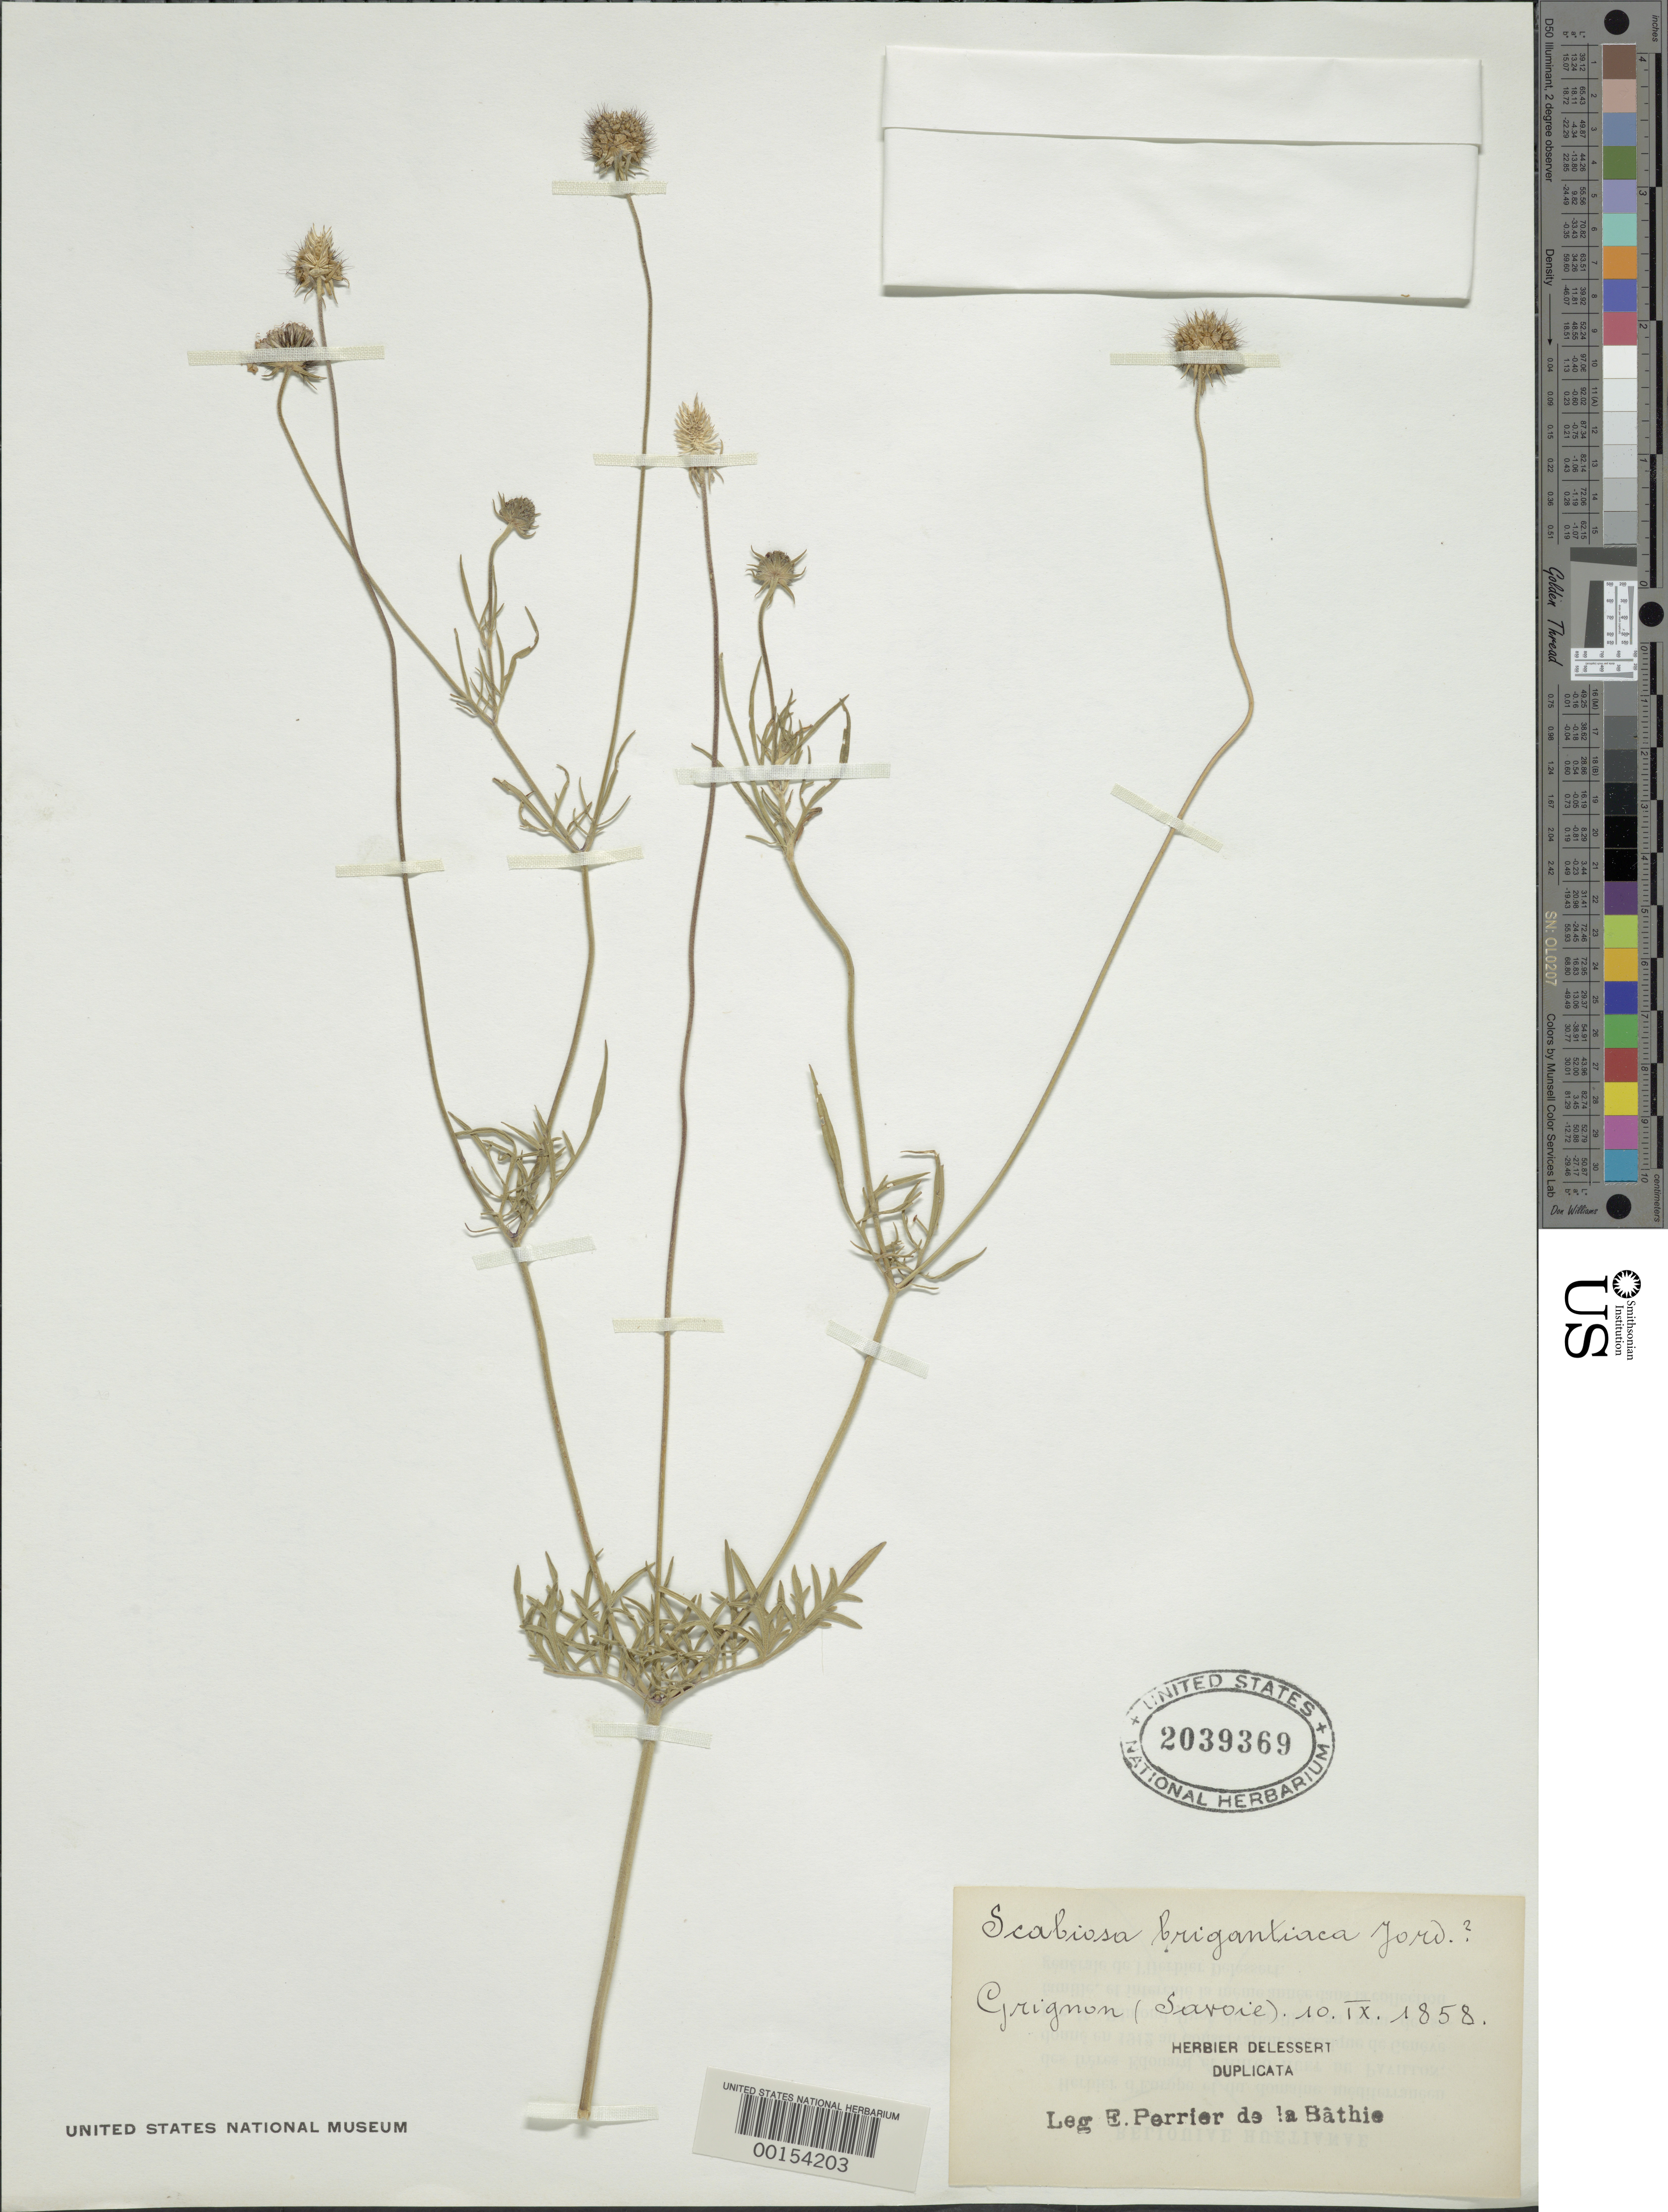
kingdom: Plantae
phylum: Tracheophyta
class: Magnoliopsida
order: Dipsacales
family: Caprifoliaceae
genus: Scabiosa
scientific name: Scabiosa brigantiaca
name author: Jord.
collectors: E. Perrier de la Bâthie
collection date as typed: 10 Sep 1858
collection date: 1858-09-10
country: France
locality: Grignon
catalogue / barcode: US 2039369